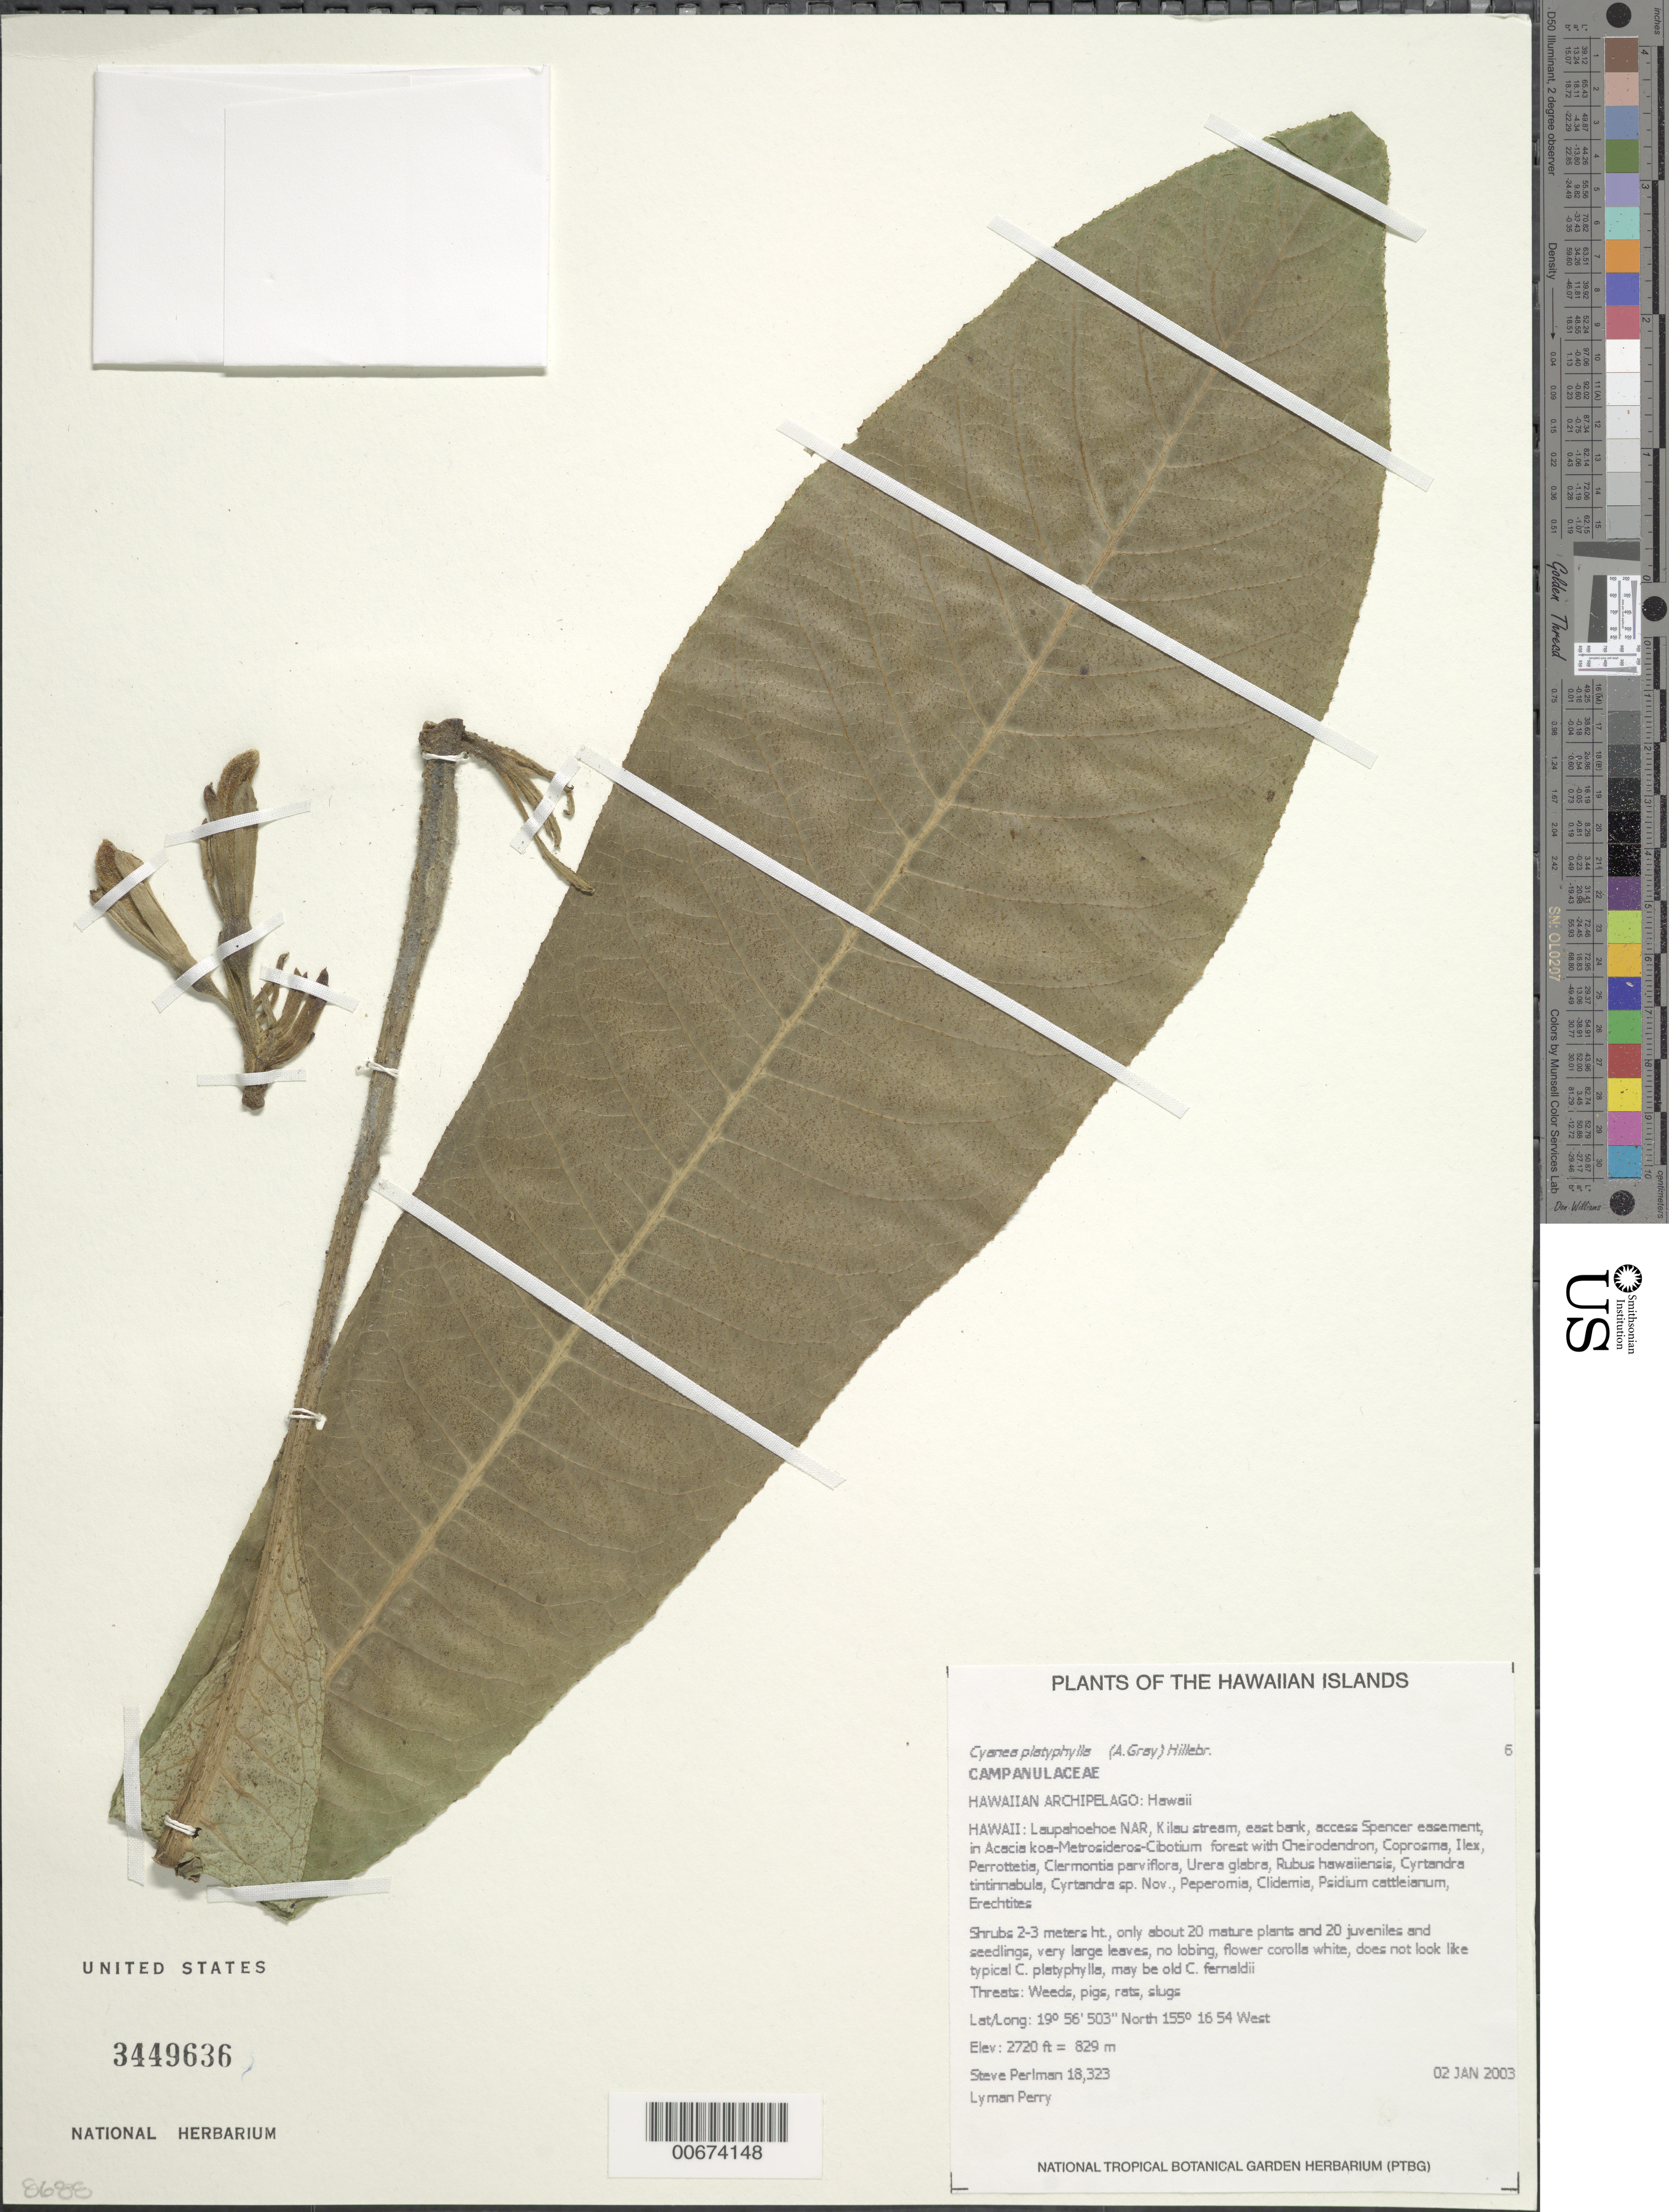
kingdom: Plantae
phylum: Tracheophyta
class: Magnoliopsida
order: Asterales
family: Campanulaceae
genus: Cyanea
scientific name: Cyanea platyphylla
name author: (A. Gray) Hillebr.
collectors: S. P. Perlman & L. Perry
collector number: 18323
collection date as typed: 2 Jan 2003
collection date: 2003-01-02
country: United States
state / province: Hawaii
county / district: Hawaii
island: Hawaii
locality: Laupahoehoe NAR, Kilau stream, east bank, access Spencer easement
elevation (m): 829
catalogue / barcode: US 3449636